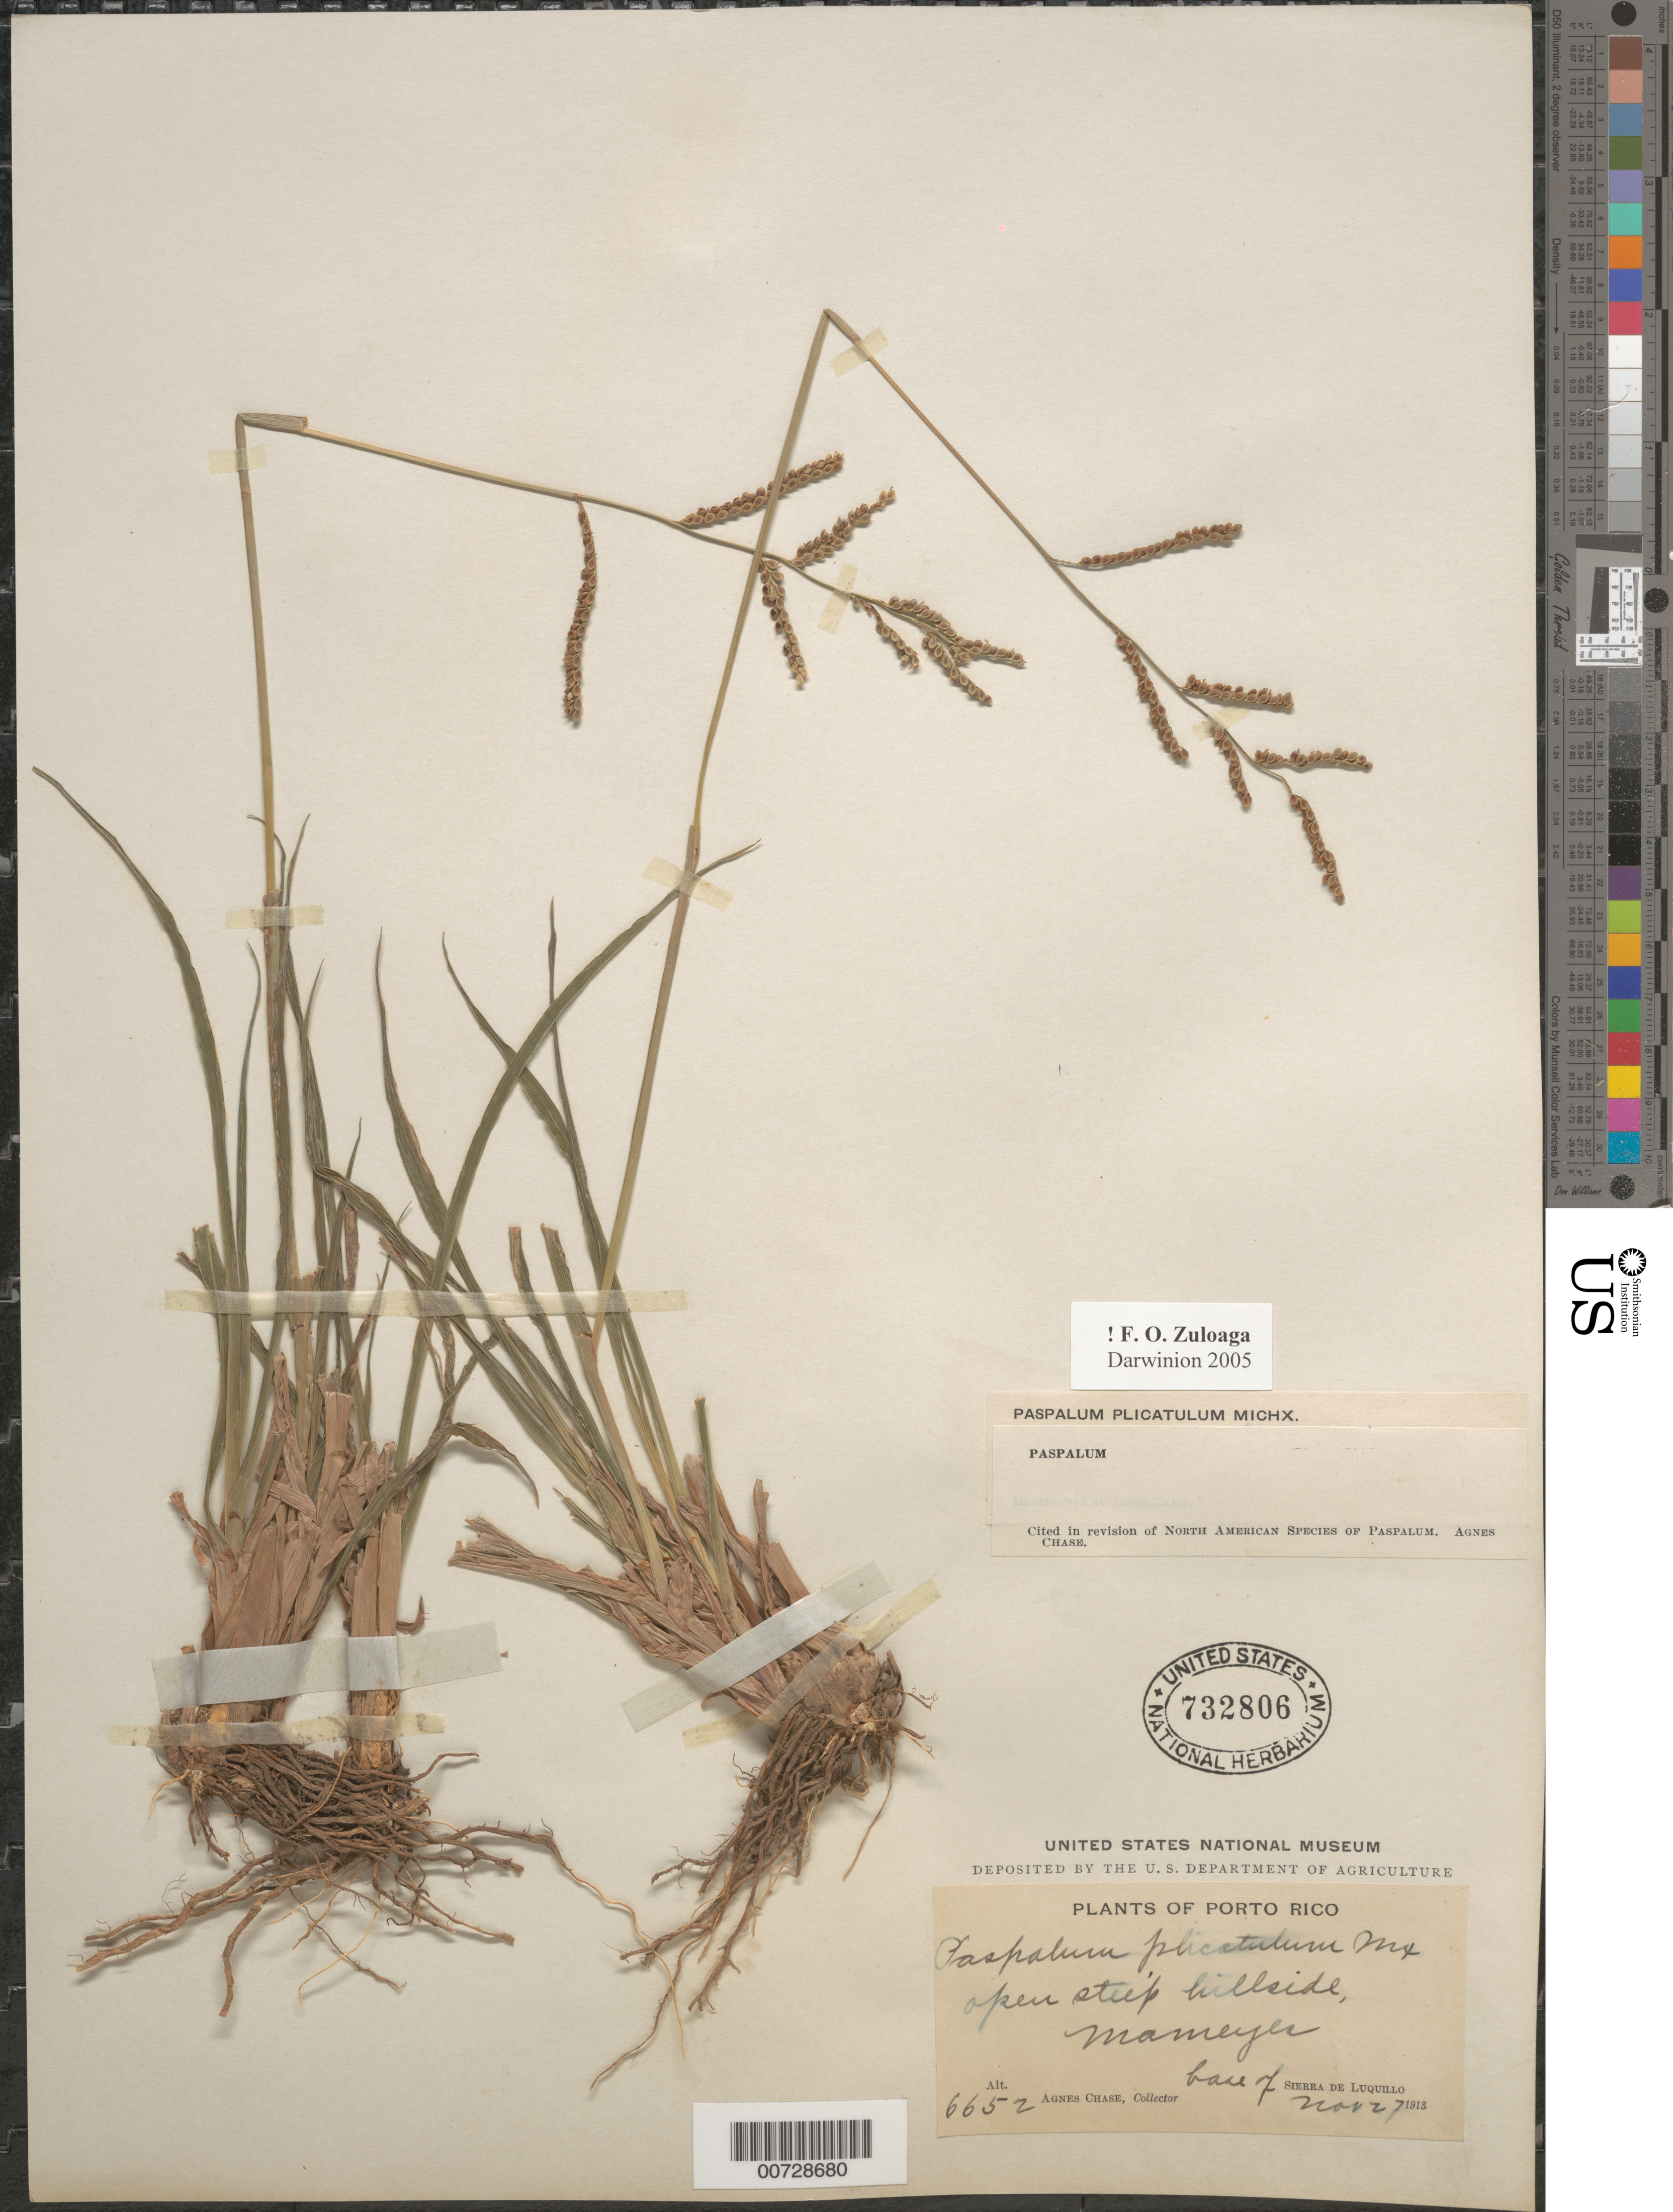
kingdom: Plantae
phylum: Tracheophyta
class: Liliopsida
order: Poales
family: Poaceae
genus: Paspalum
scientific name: Paspalum plicatulum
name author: Michx.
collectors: A. Chase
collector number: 6652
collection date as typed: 27 Nov 1913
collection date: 1913-11-27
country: Puerto Rico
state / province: Luquillo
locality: Sierra de Luquillo, base of, Mameyes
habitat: Open steep hillside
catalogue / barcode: US 732806